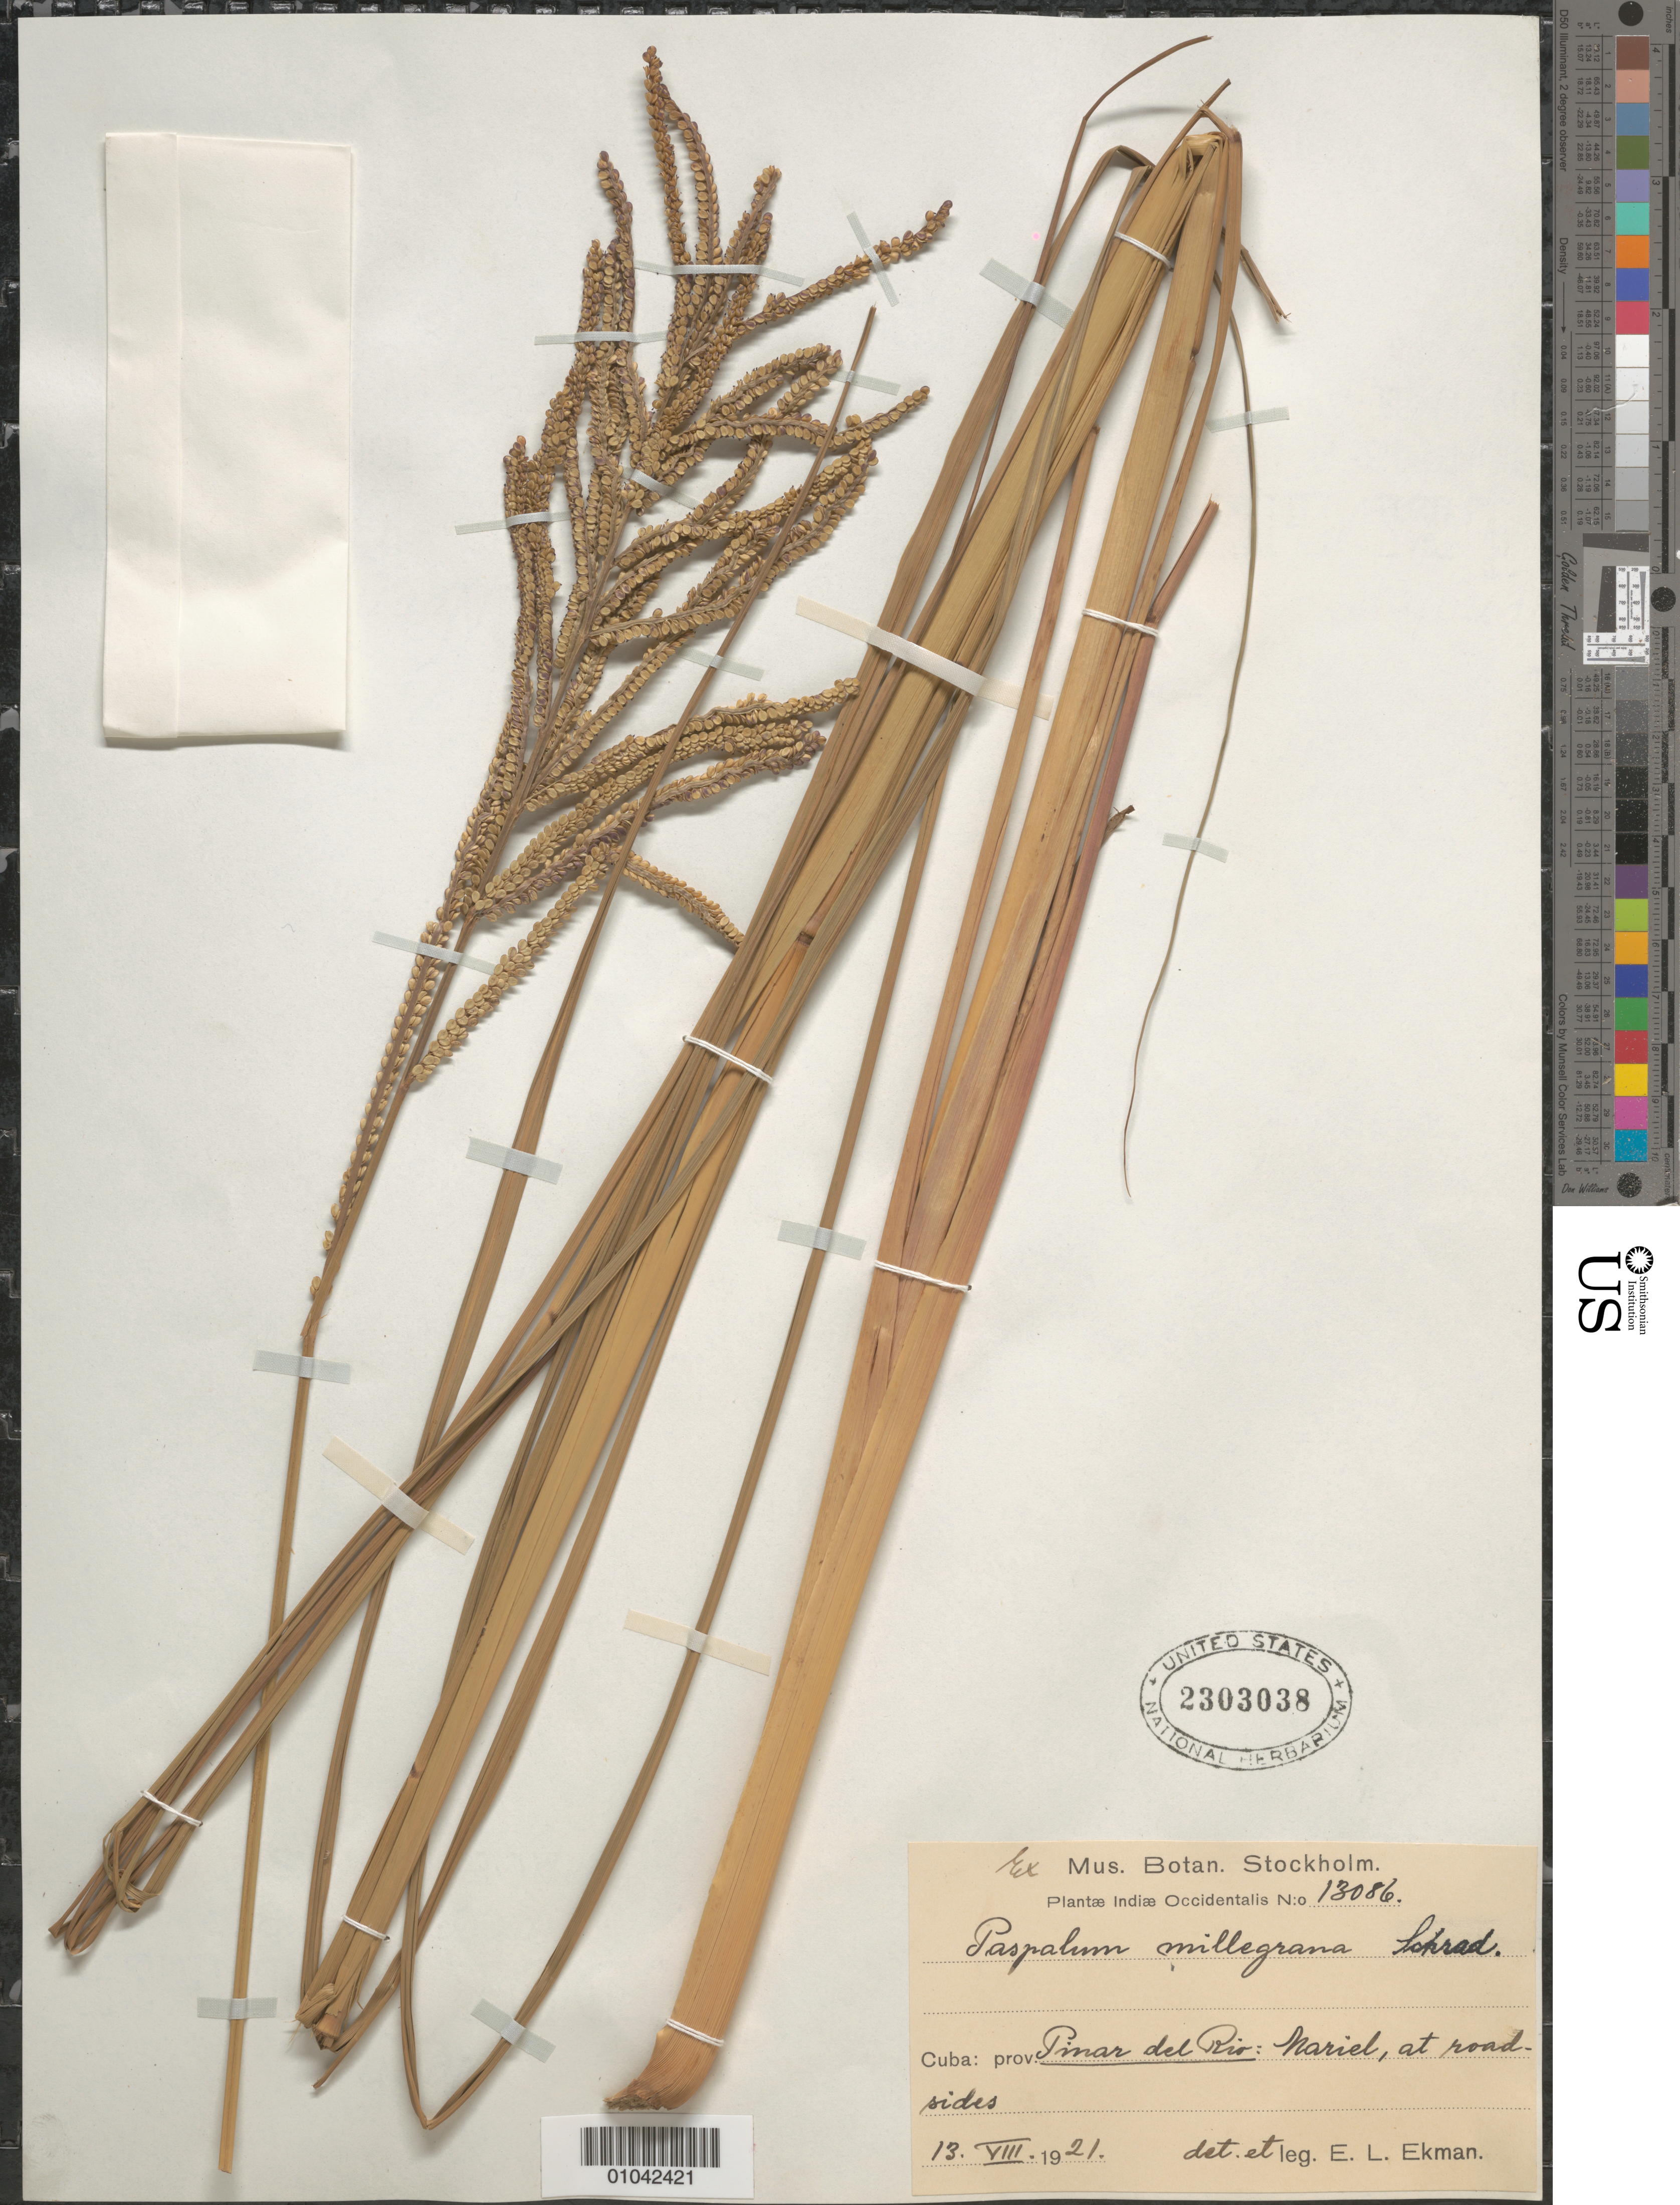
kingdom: Plantae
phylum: Tracheophyta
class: Liliopsida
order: Poales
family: Poaceae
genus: Paspalum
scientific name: Paspalum millegrana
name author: Schrad.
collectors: E. L. Ekman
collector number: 13086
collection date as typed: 13 Aug 1921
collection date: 1921-08-13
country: Cuba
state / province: Pinar del Rio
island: Cuba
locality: Mariel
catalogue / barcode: US 2303038